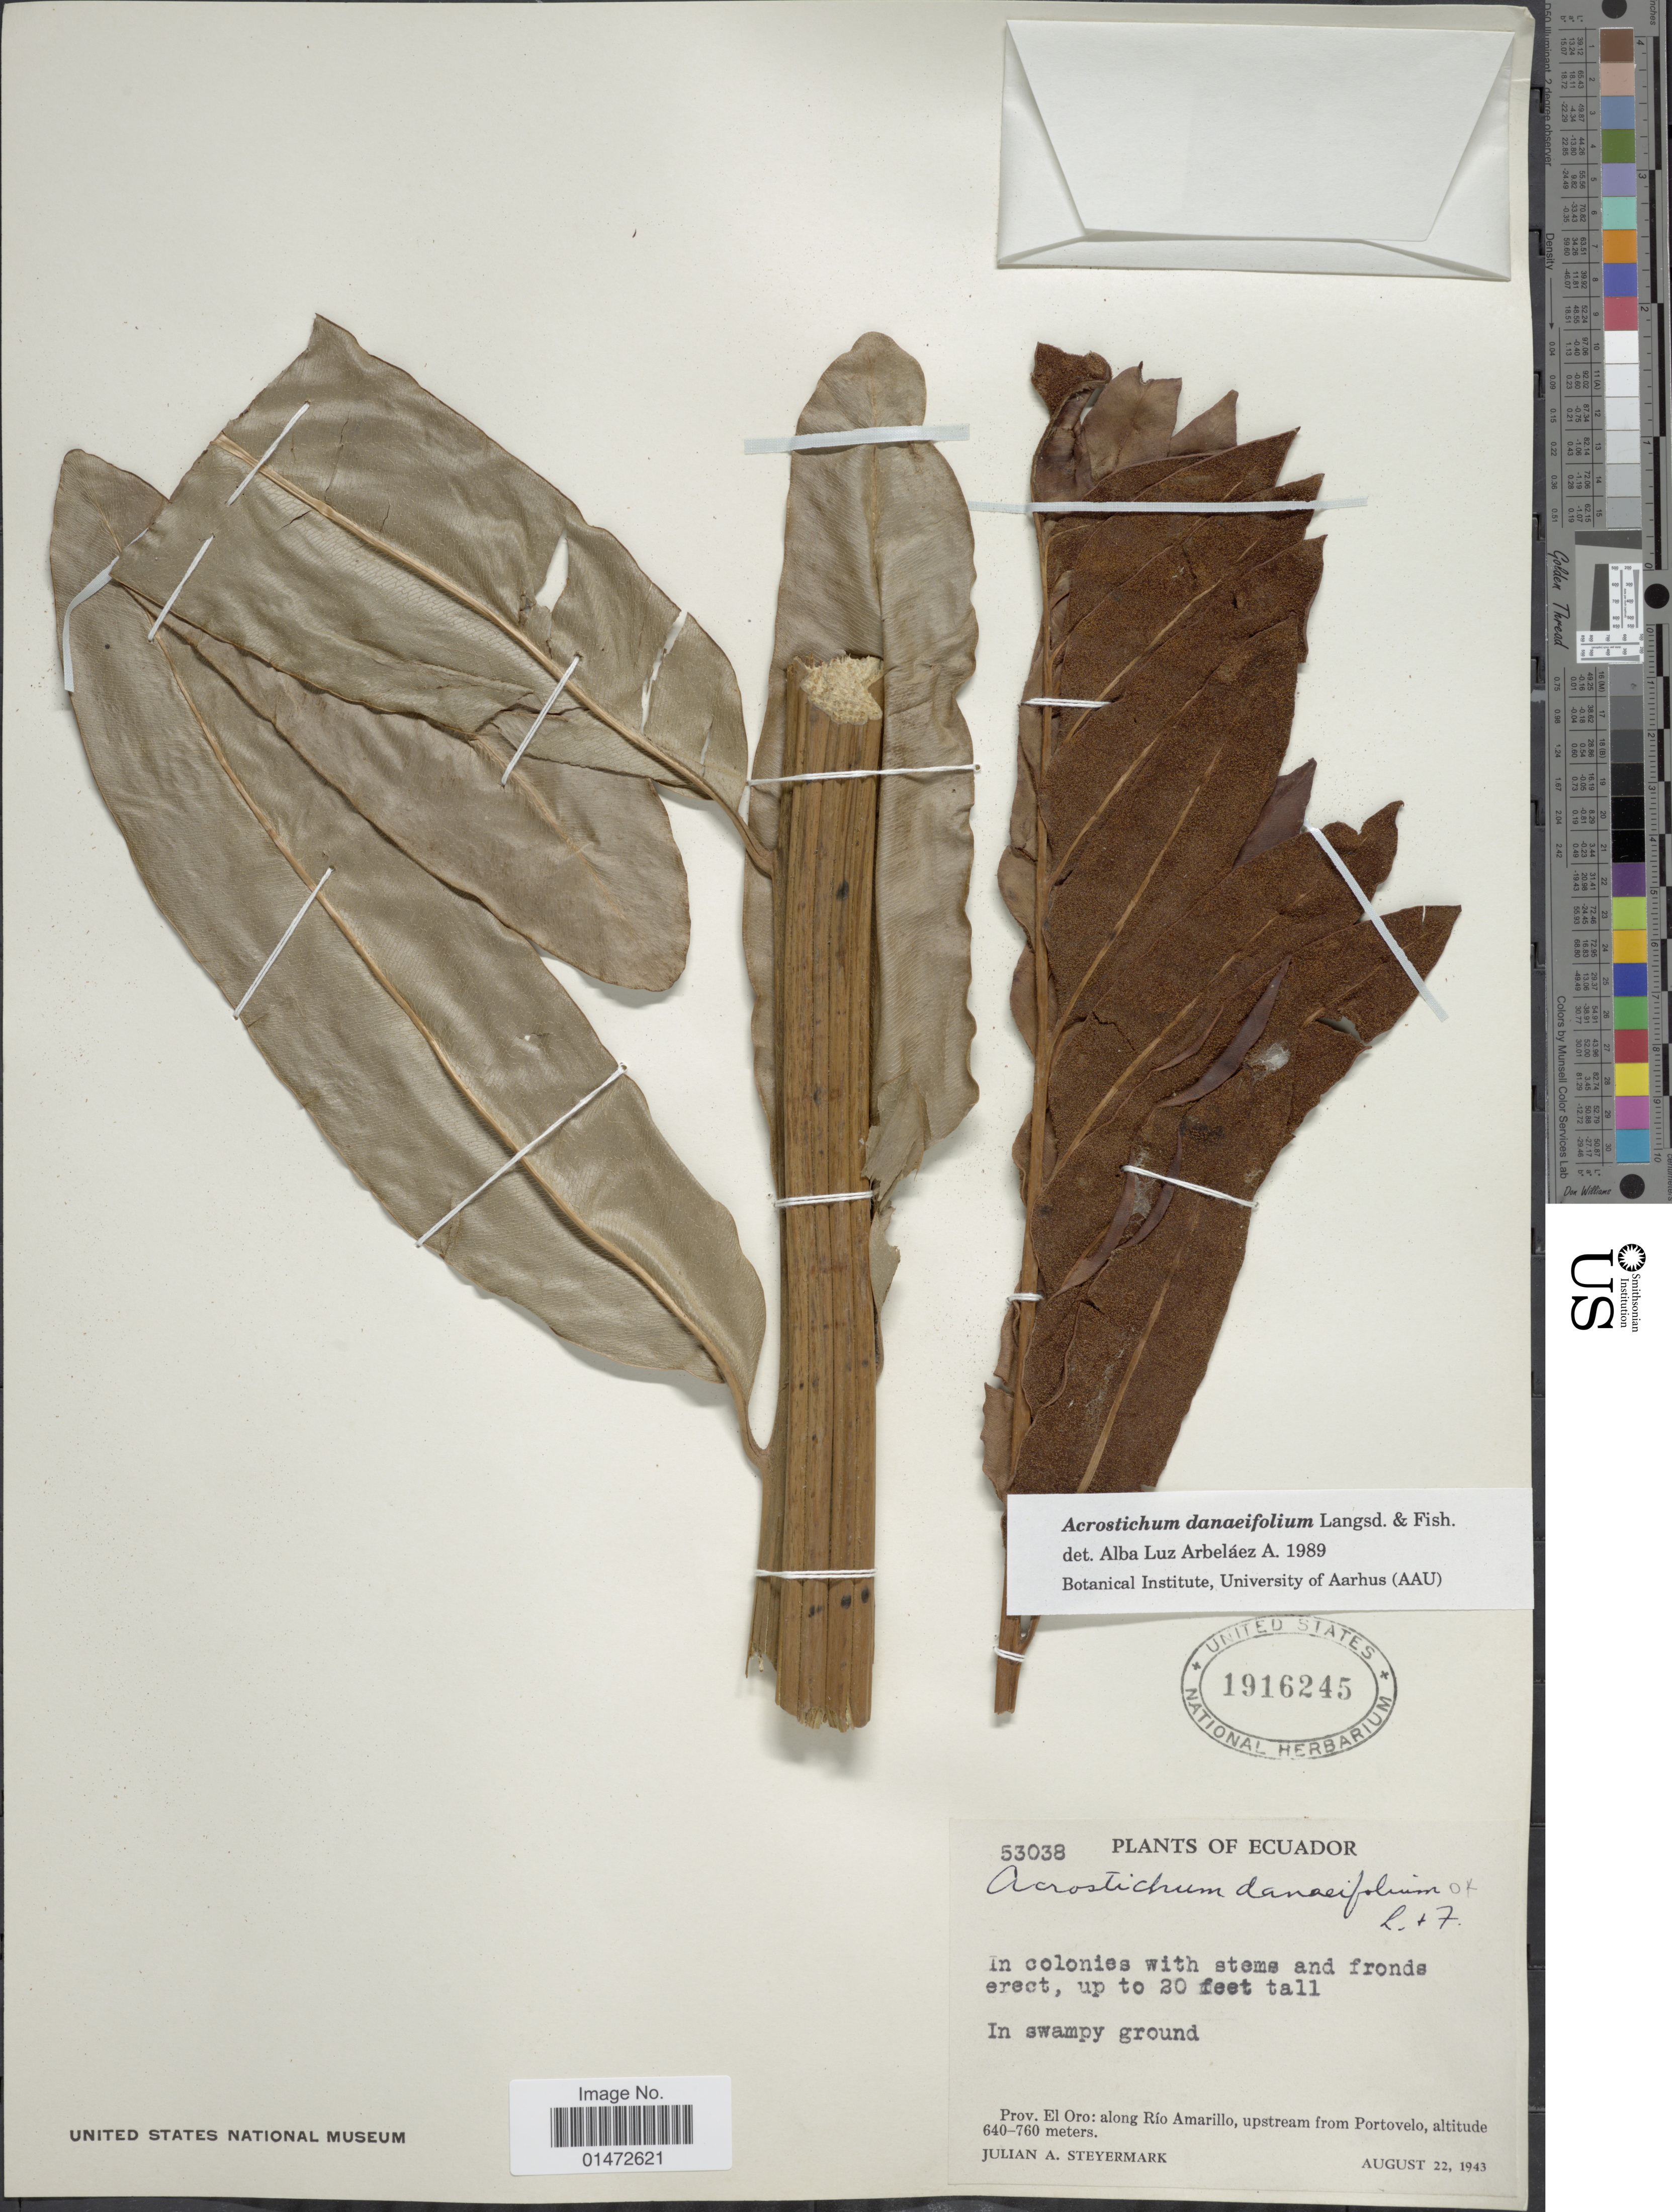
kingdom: Plantae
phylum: Tracheophyta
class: Polypodiopsida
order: Polypodiales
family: Pteridaceae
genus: Acrostichum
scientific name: Acrostichum danaeifolium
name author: Langsd. & Fisch.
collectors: J. Steyermark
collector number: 53038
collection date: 1943-08-22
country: Ecuador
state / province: El Oro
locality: Along Río Amarillo, upstream from Portovelo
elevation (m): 640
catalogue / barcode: US 1916245